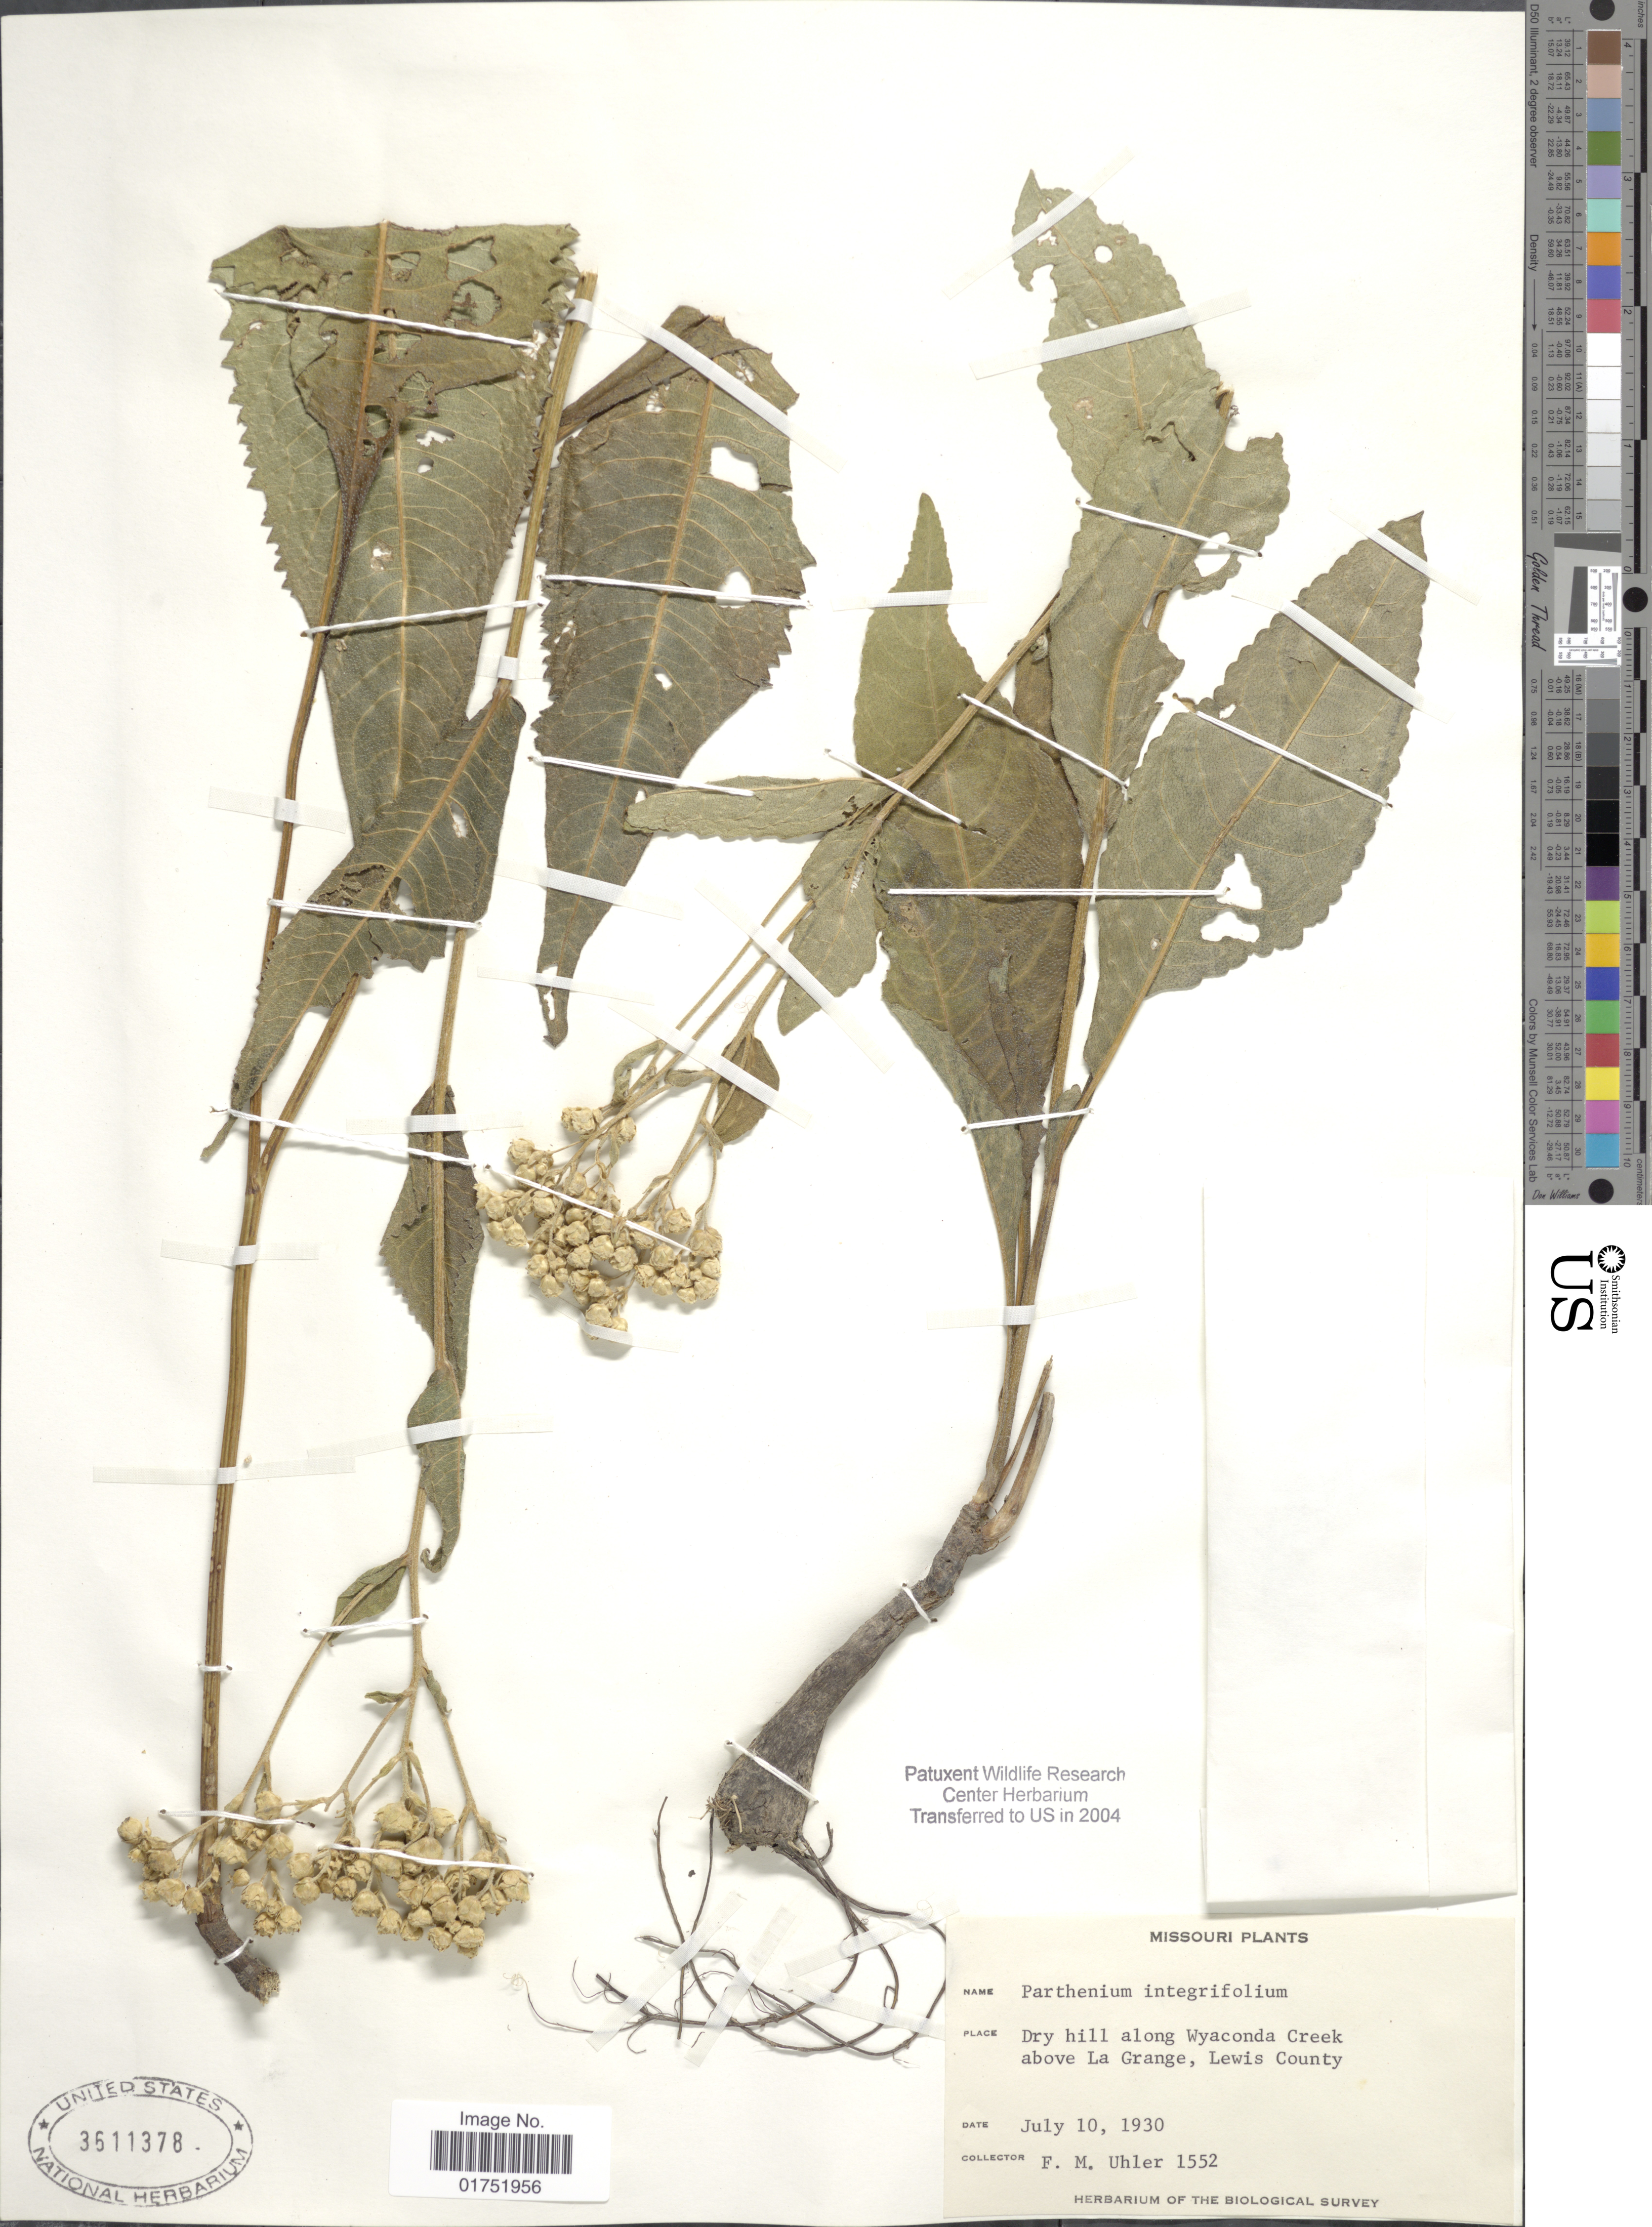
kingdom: Plantae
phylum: Tracheophyta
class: Magnoliopsida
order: Asterales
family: Asteraceae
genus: Parthenium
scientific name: Parthenium integrifolium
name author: L.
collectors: F. M. Uhler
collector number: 1552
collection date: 1930-07-10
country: United States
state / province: Missouri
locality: Along Wyaconda Creek above La Grange, Lewis County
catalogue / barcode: US 3611378